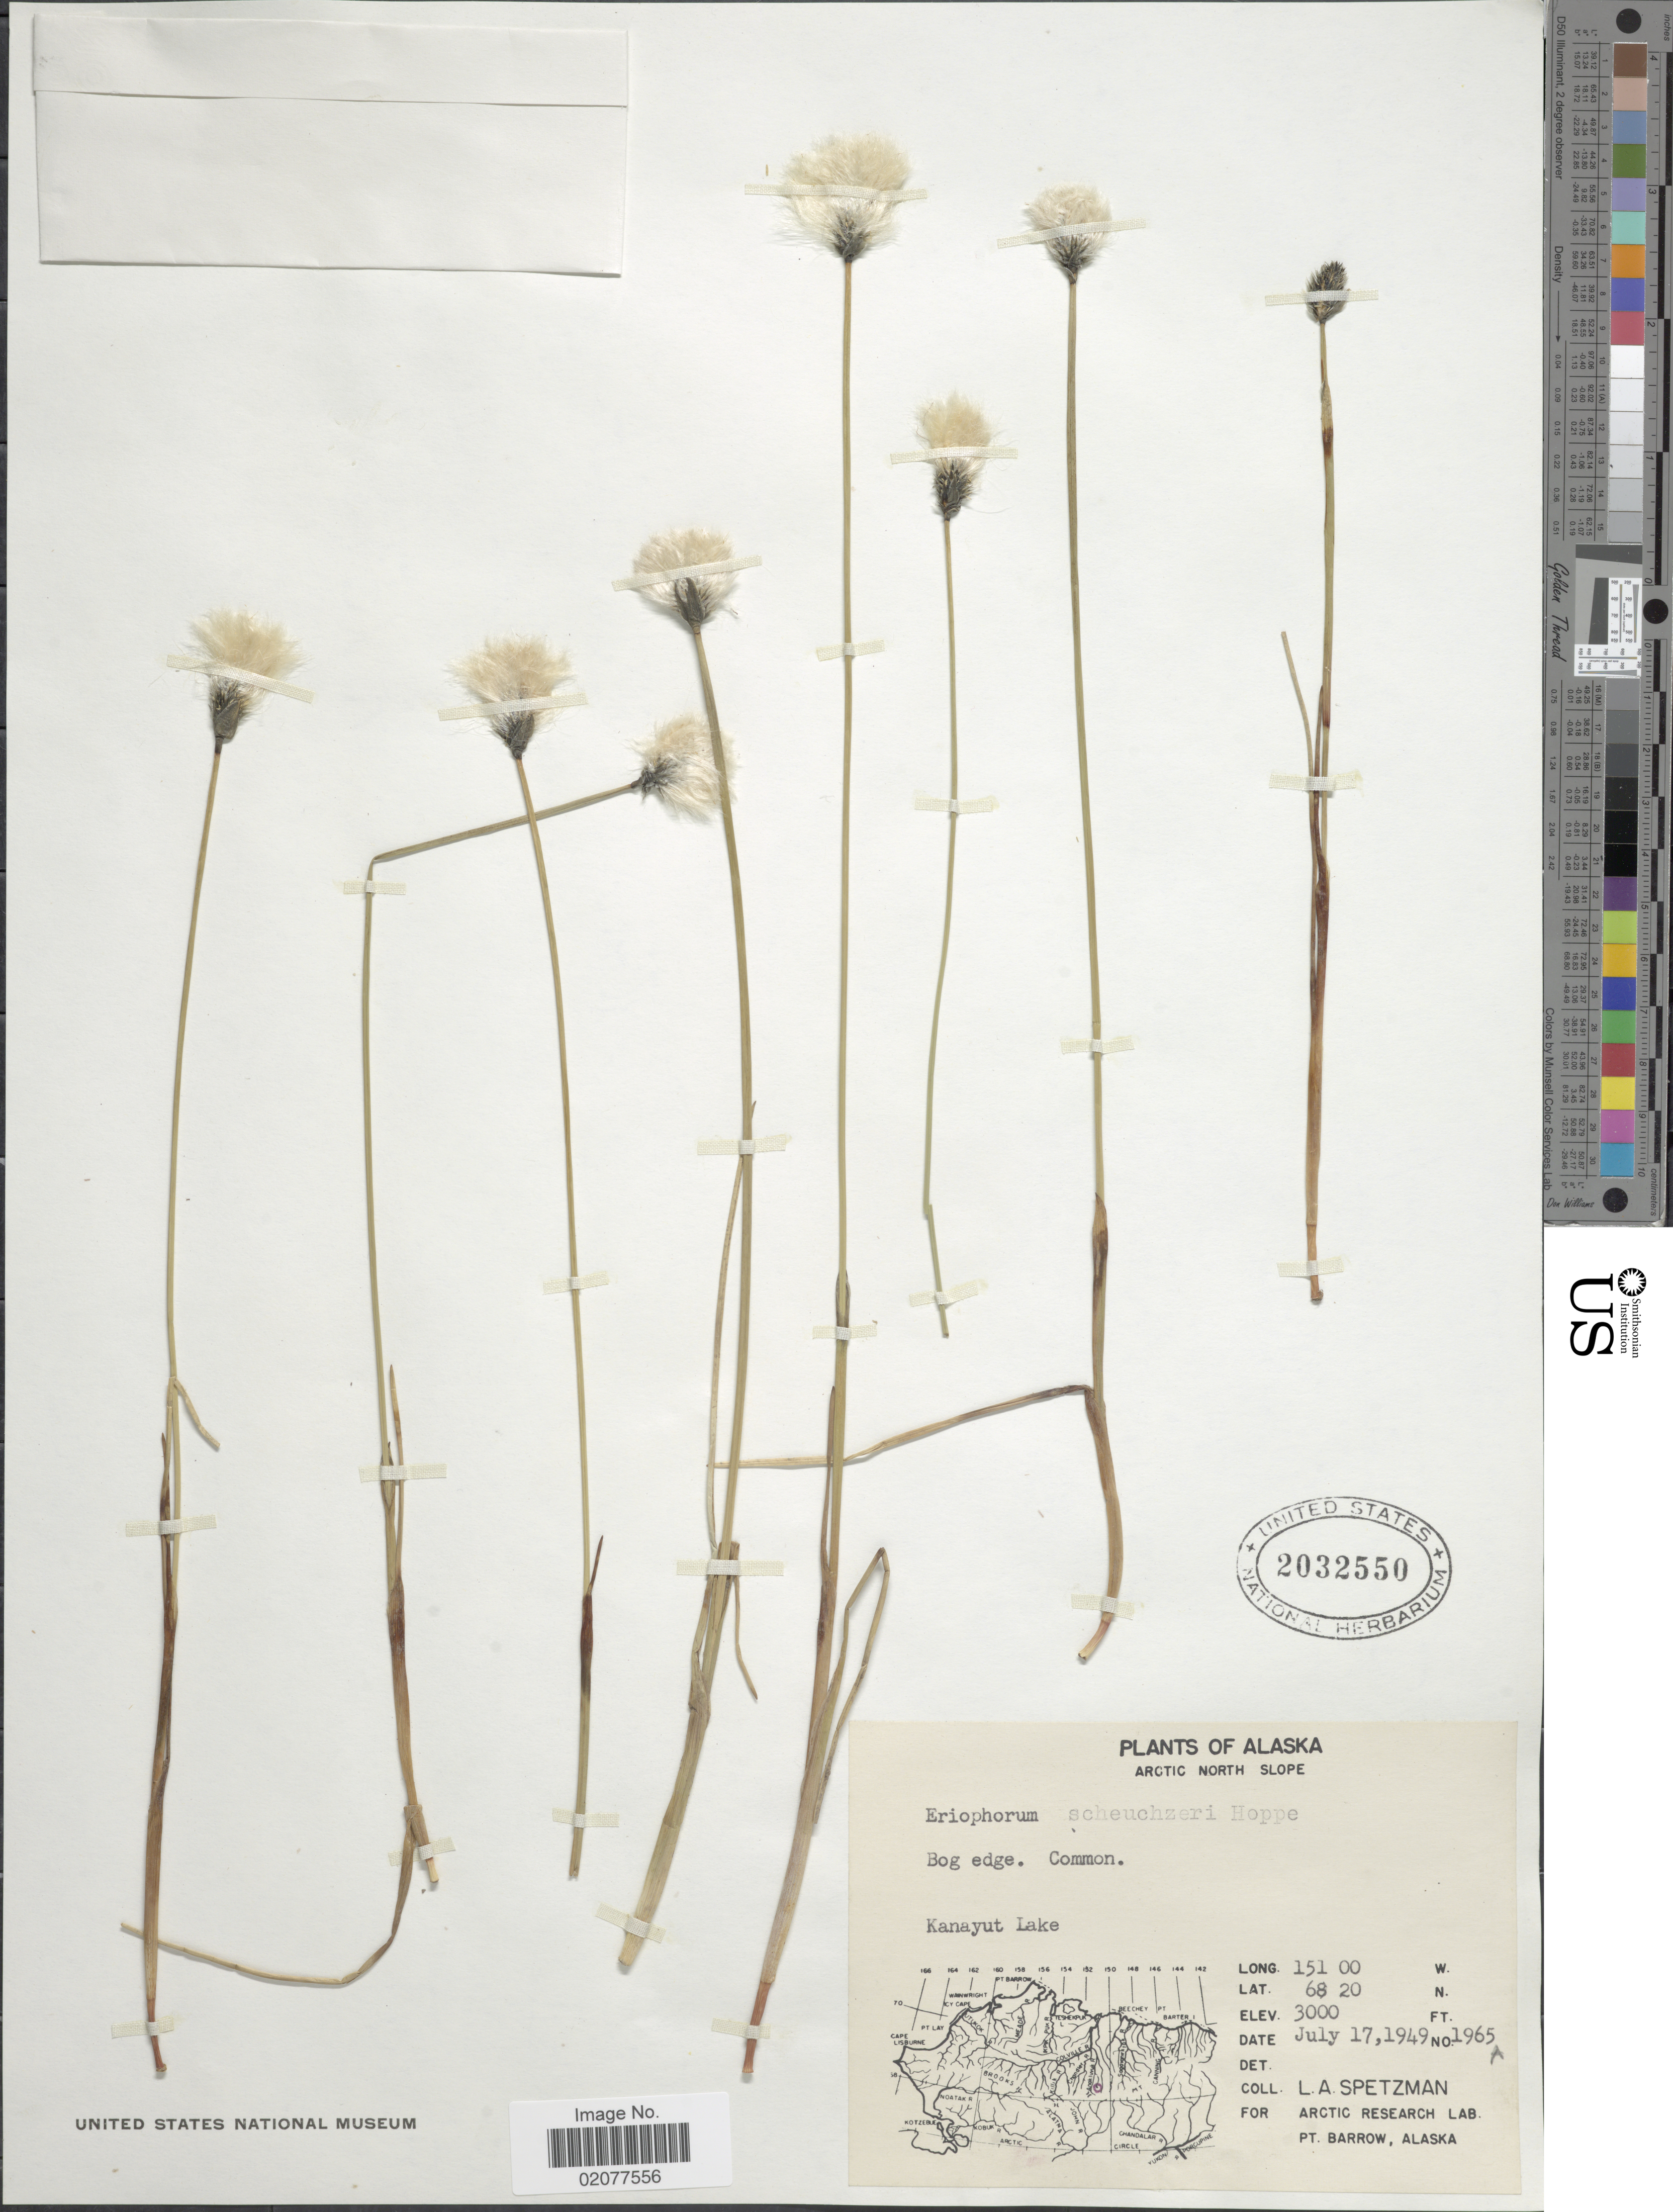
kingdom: Plantae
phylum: Tracheophyta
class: Liliopsida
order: Poales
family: Cyperaceae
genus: Eriophorum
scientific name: Eriophorum scheuchzeri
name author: Hoppe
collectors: L. Spetzman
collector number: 1965A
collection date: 1949-07-17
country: United States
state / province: Alaska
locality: Alaska, Arctic North Slope. Kanayut Lake.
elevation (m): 914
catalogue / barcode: US 2032550